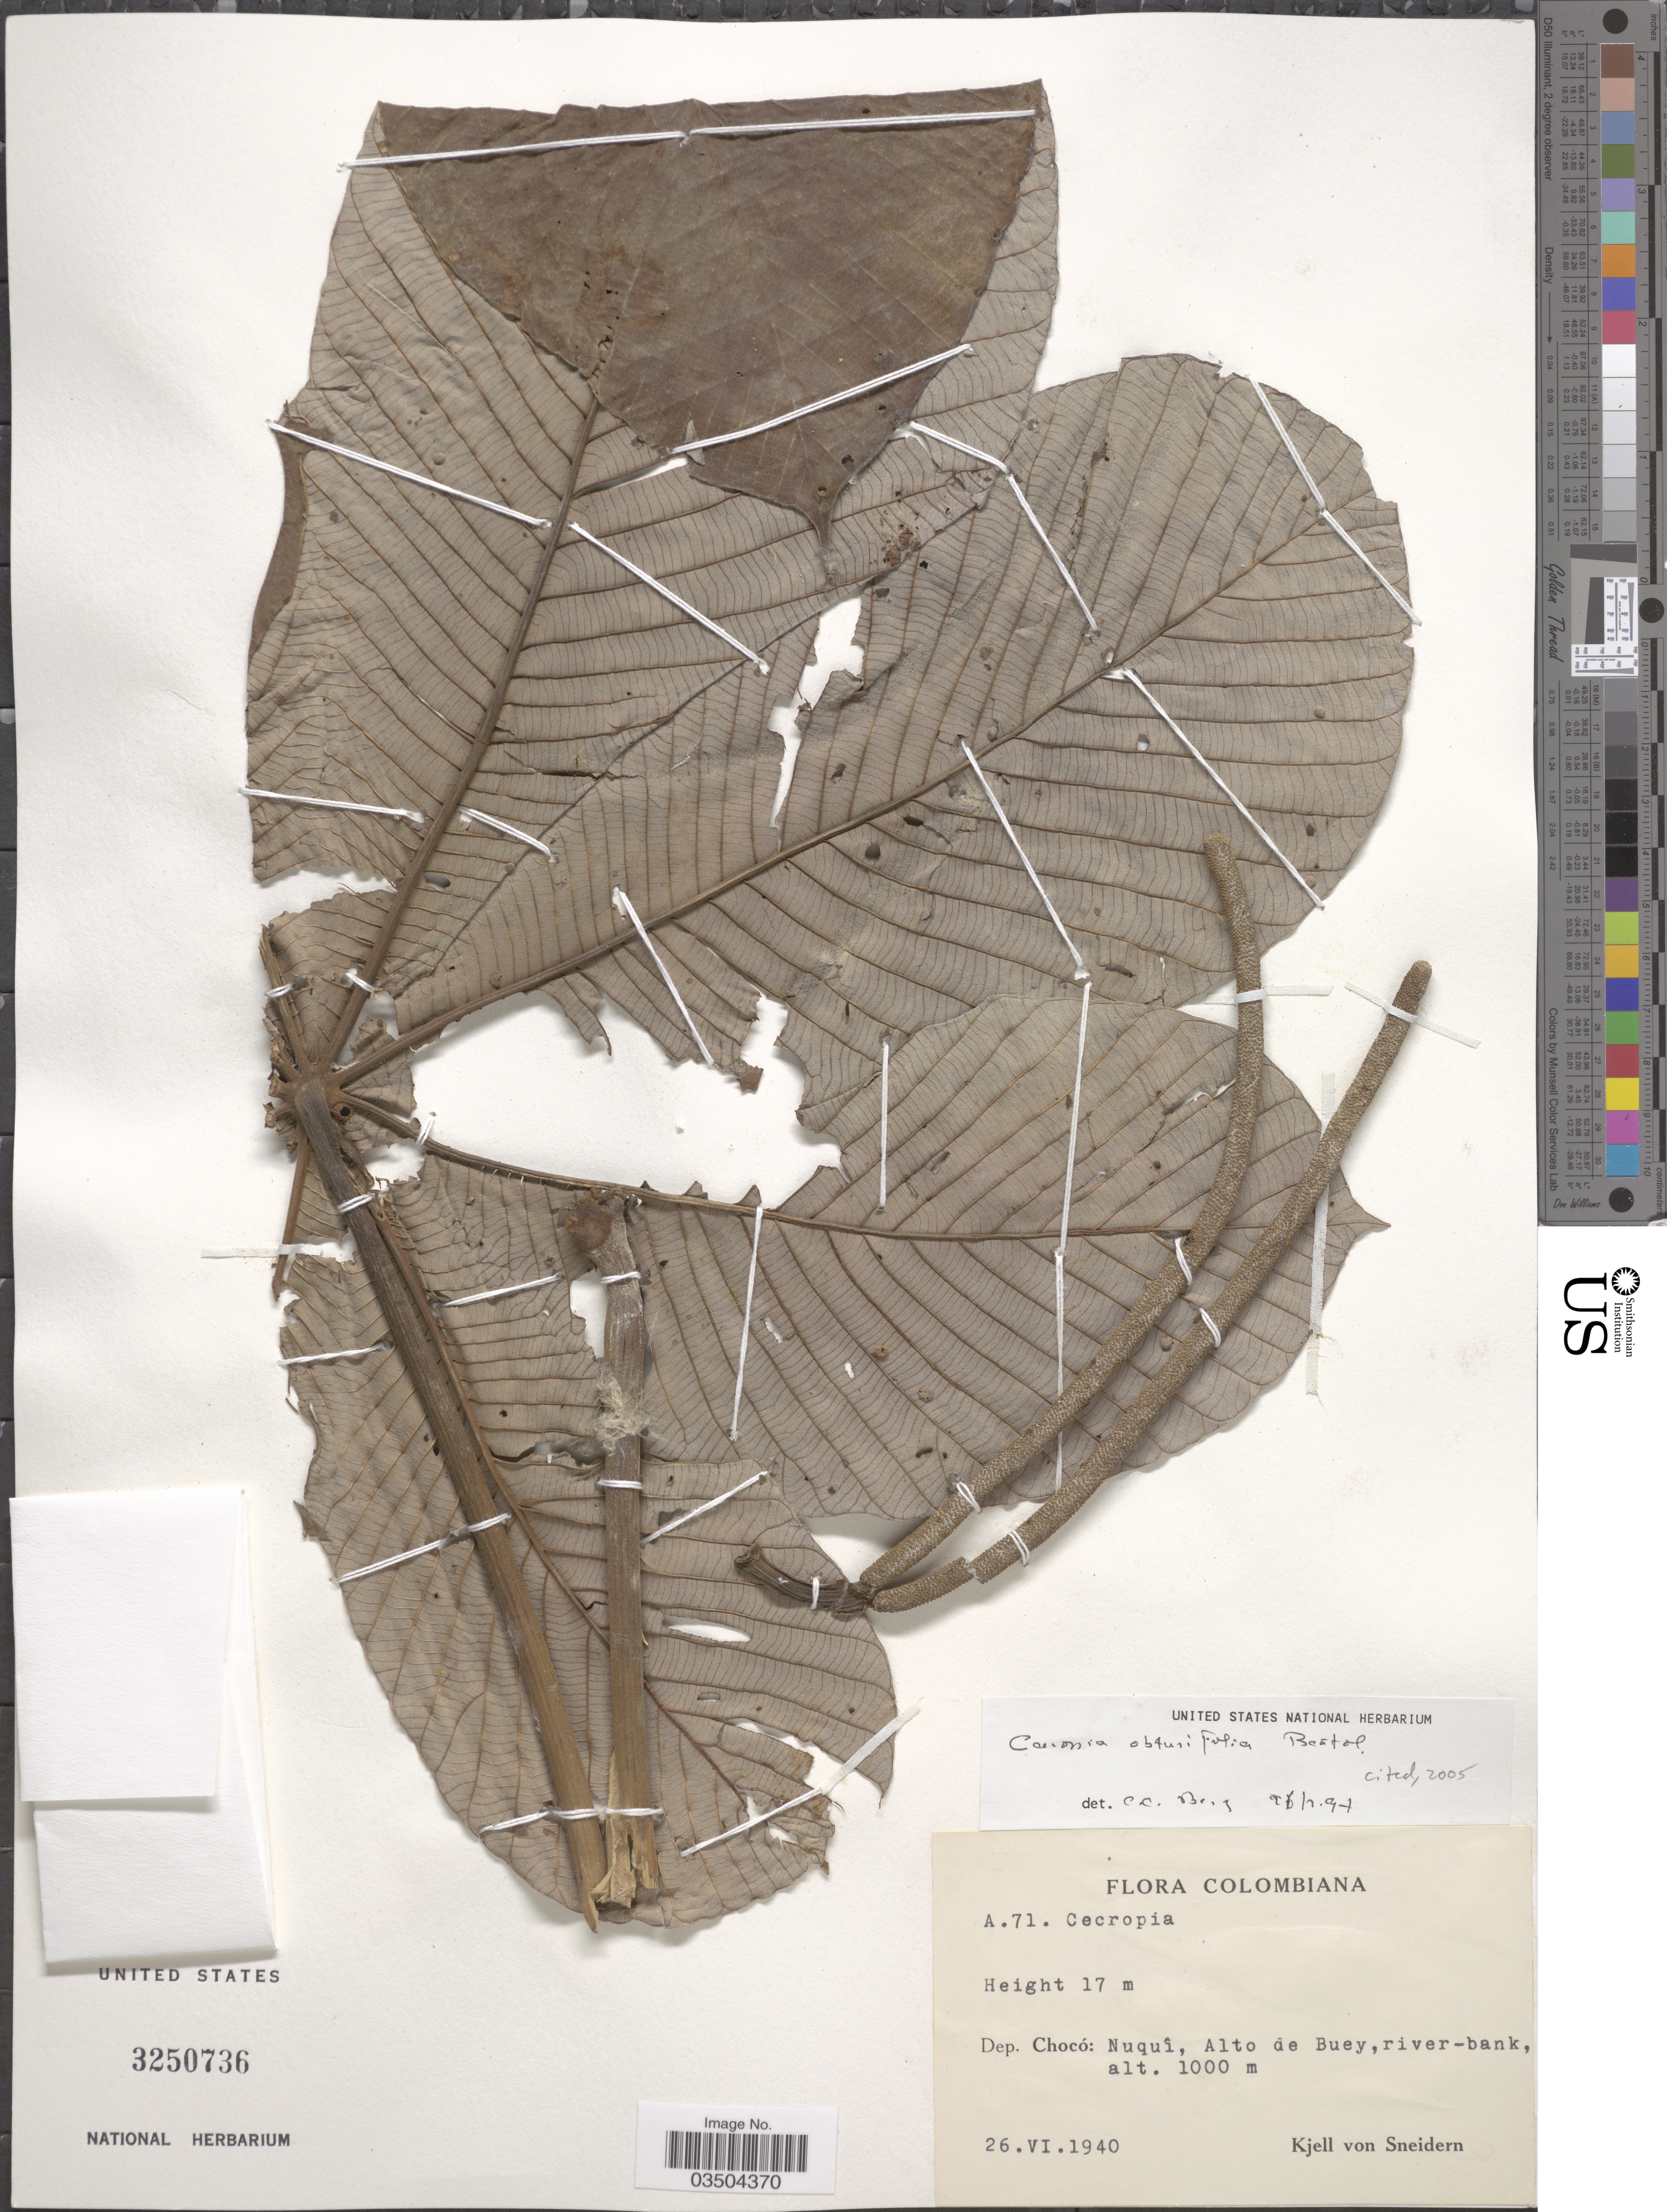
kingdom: Plantae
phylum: Tracheophyta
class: Magnoliopsida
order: Rosales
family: Urticaceae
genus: Cecropia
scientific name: Cecropia obtusifolia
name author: Bertol.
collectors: K. von Sneidern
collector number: A71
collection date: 1940-06-26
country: Colombia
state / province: Chocó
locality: Dep. Chocó: Nuquî, Alto de Buey, river-bank.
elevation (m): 1000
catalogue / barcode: US 3250736